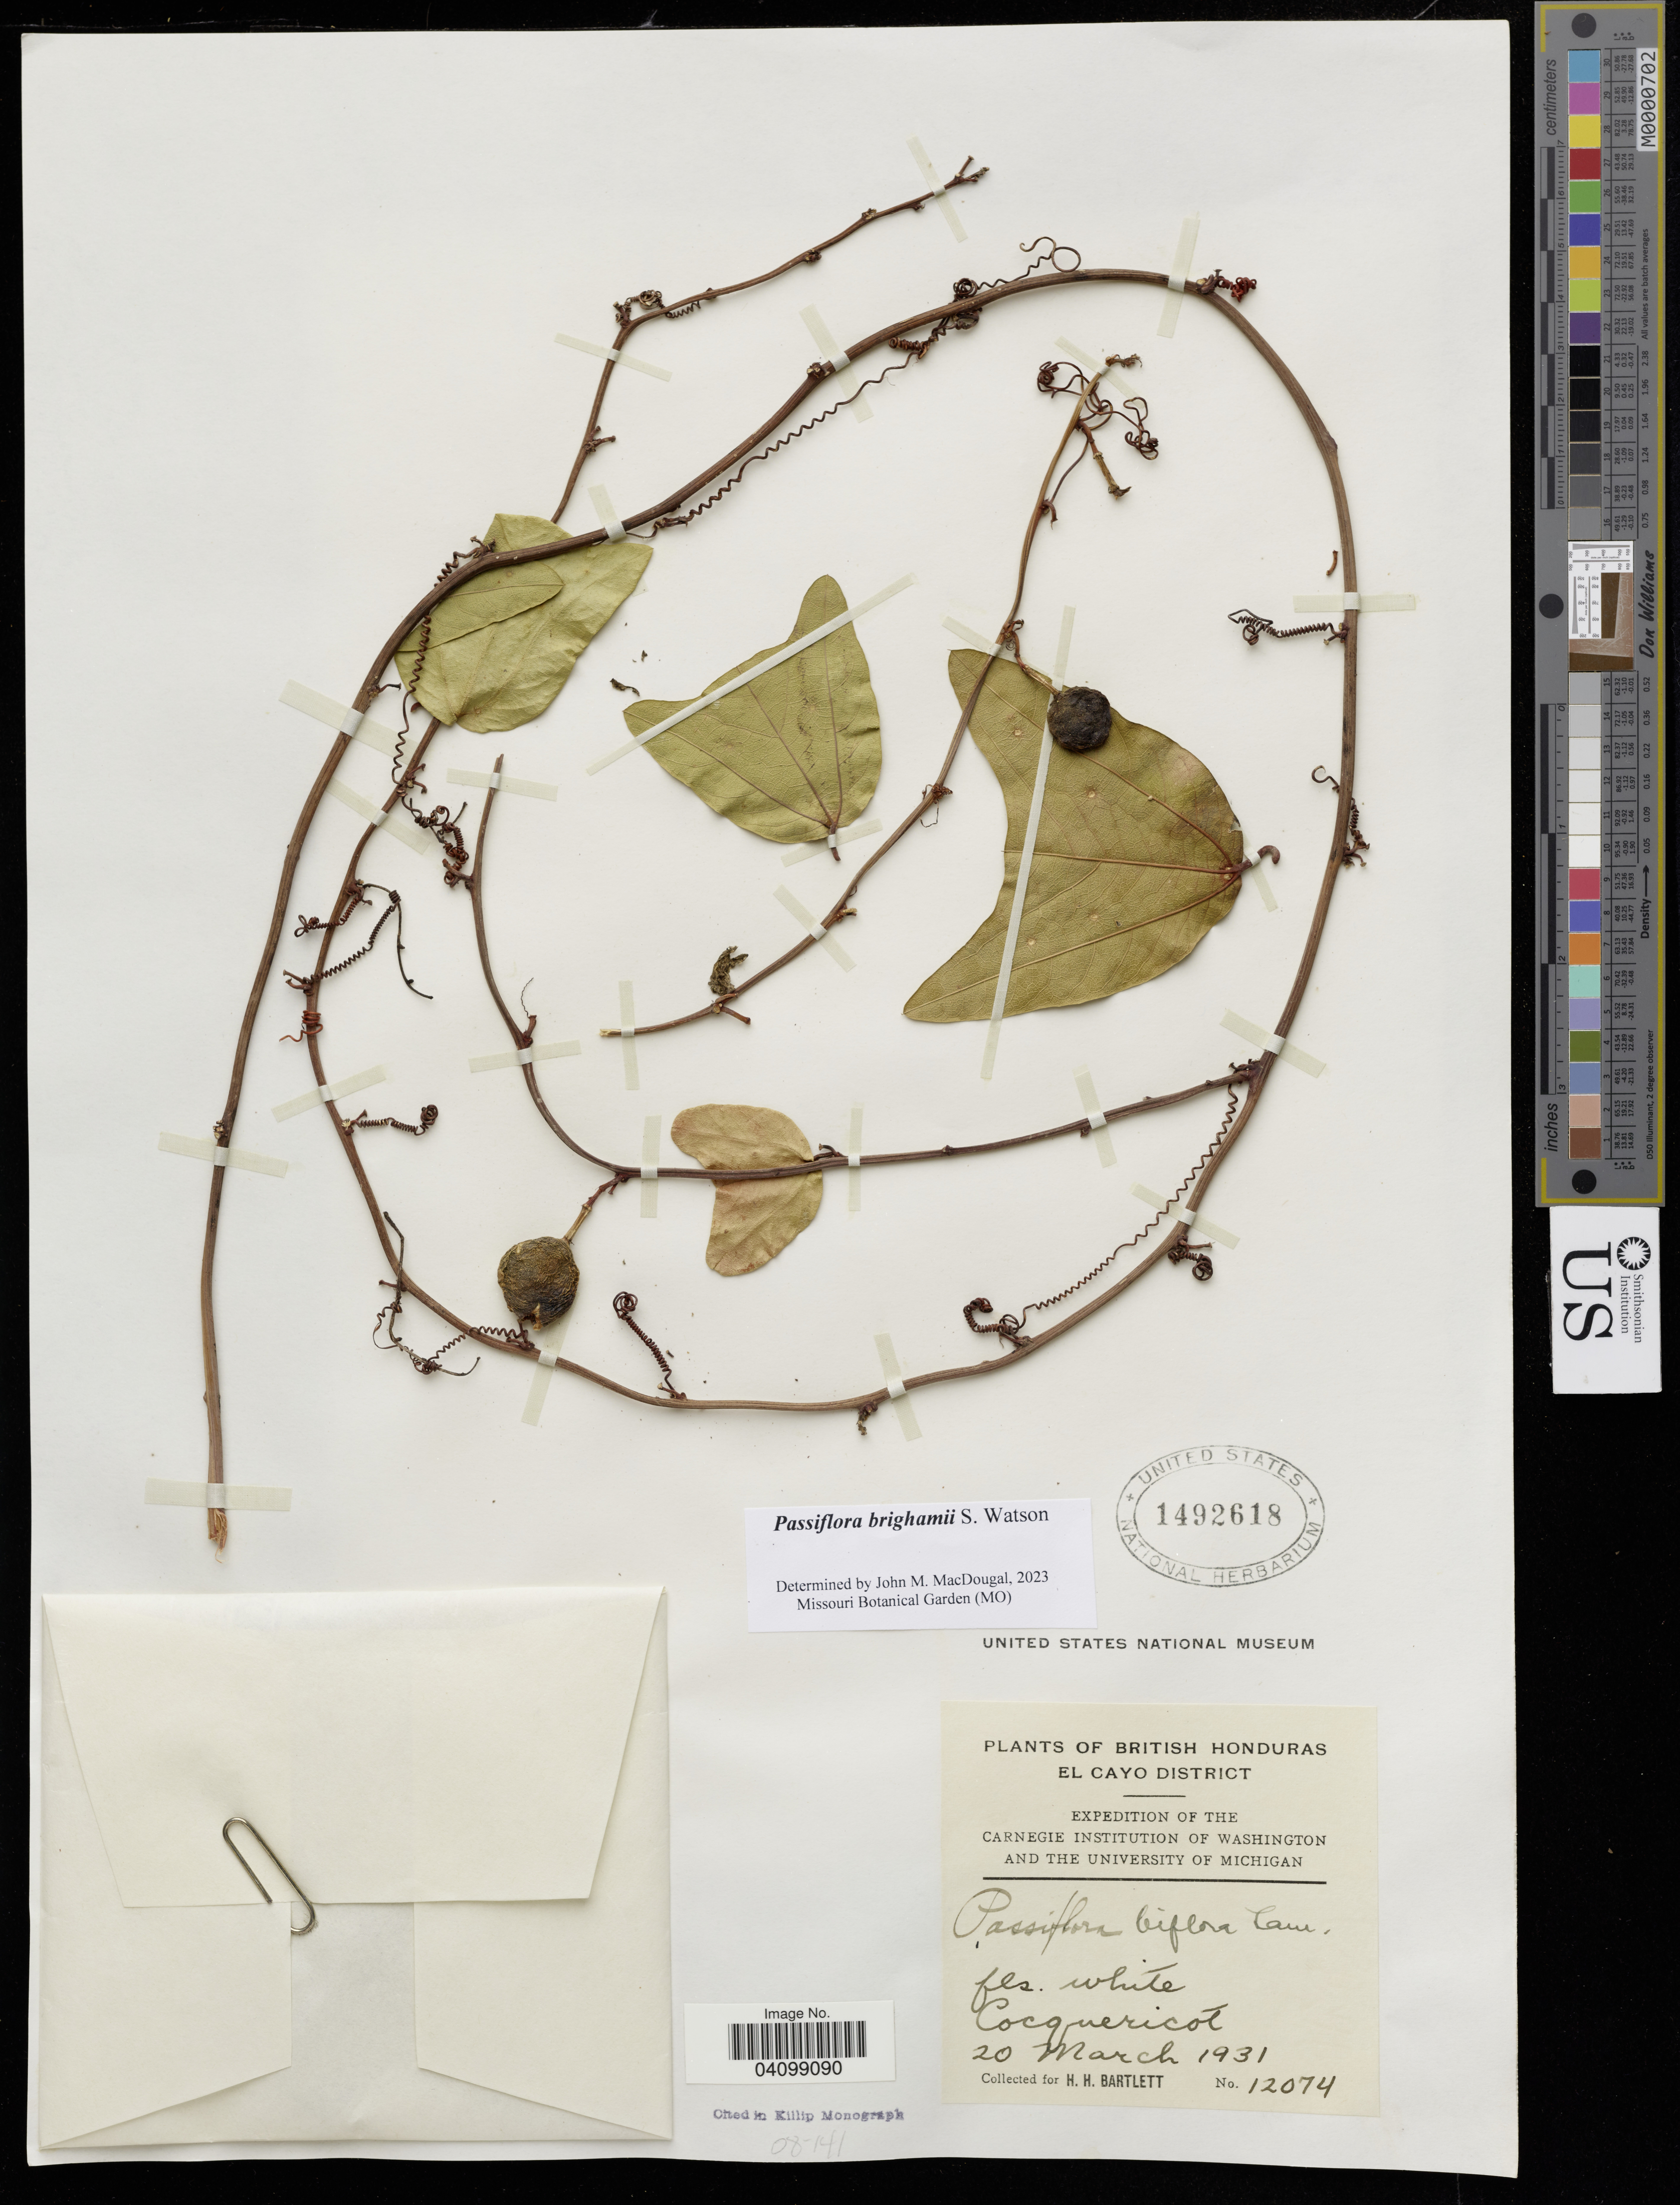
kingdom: Plantae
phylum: Tracheophyta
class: Magnoliopsida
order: Malpighiales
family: Passifloraceae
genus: Passiflora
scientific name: Passiflora brighamii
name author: S. Watson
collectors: H. H. Bartlett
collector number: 12074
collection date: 1931-03-20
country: Belize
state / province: Cayo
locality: Cocquericot.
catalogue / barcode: US 1492618